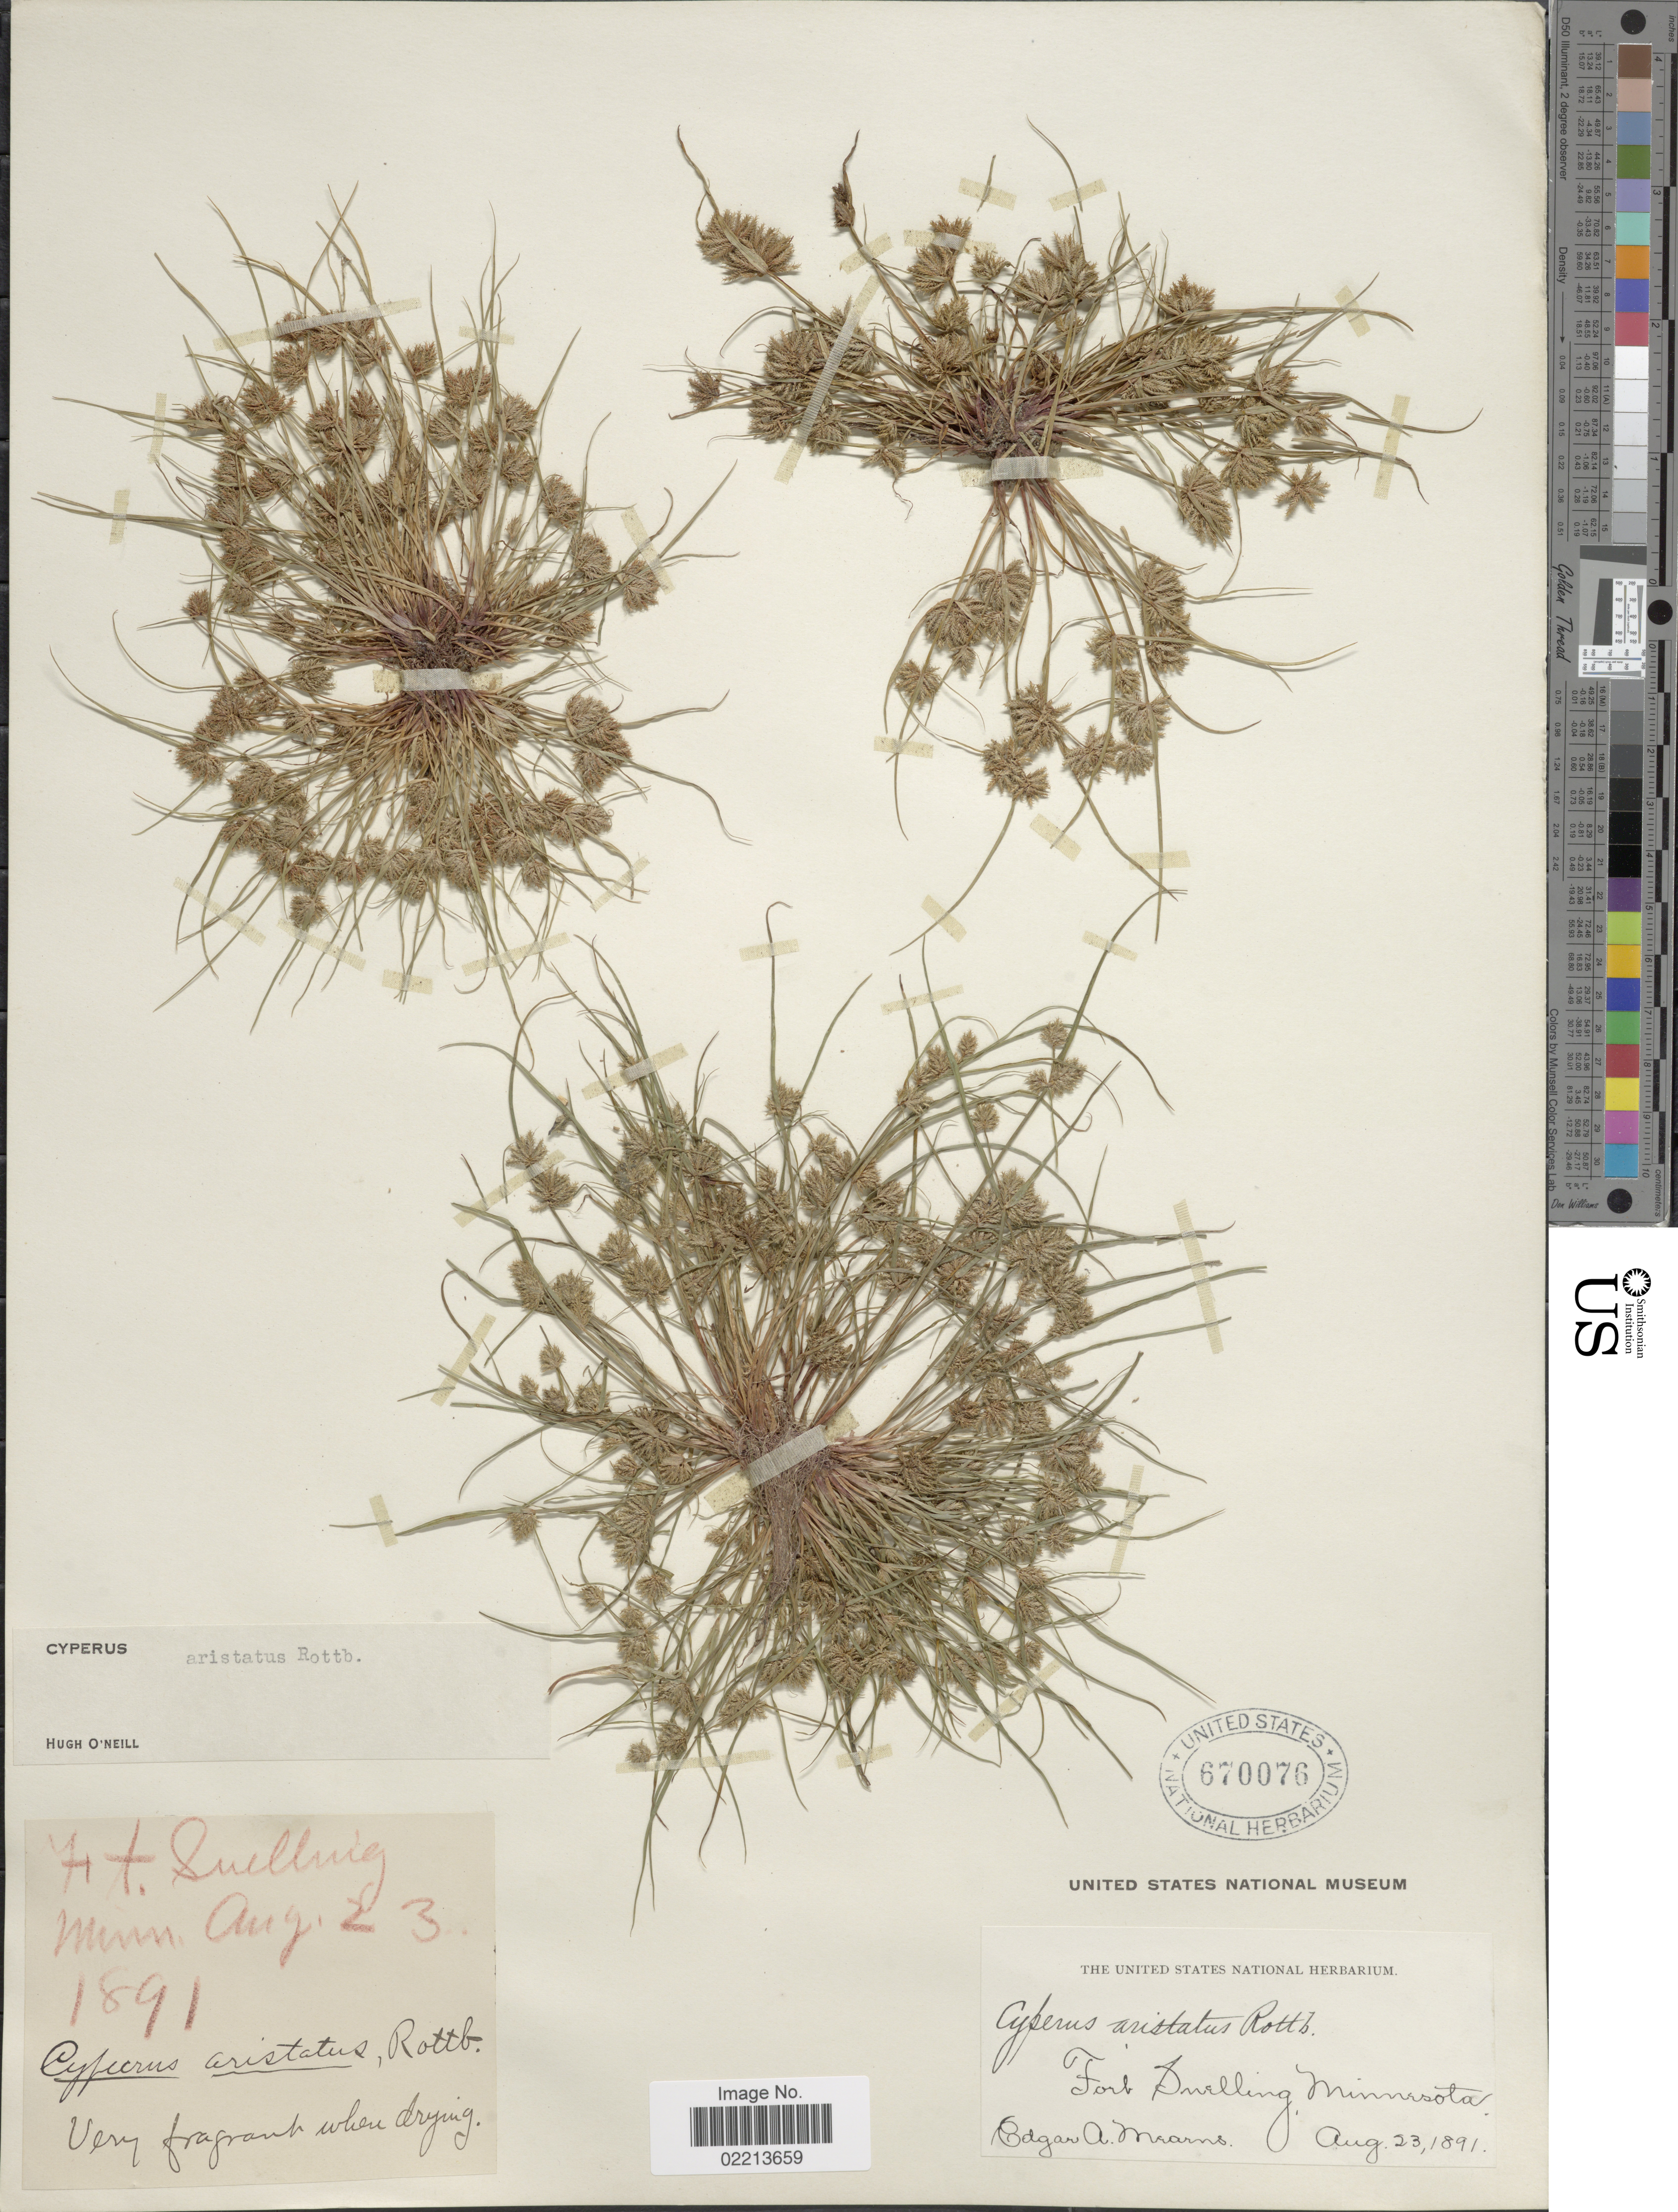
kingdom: Plantae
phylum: Tracheophyta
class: Liliopsida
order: Poales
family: Cyperaceae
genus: Cyperus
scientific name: Cyperus squarrosus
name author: L.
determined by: Strong, Mark T., (BOT), Smithsonian Institution - National Museum of Natural History (UNITED STATES)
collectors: E. A. Mearns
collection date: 1891-08-23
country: United States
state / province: Minnesota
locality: Fort Snelling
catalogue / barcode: US 670076